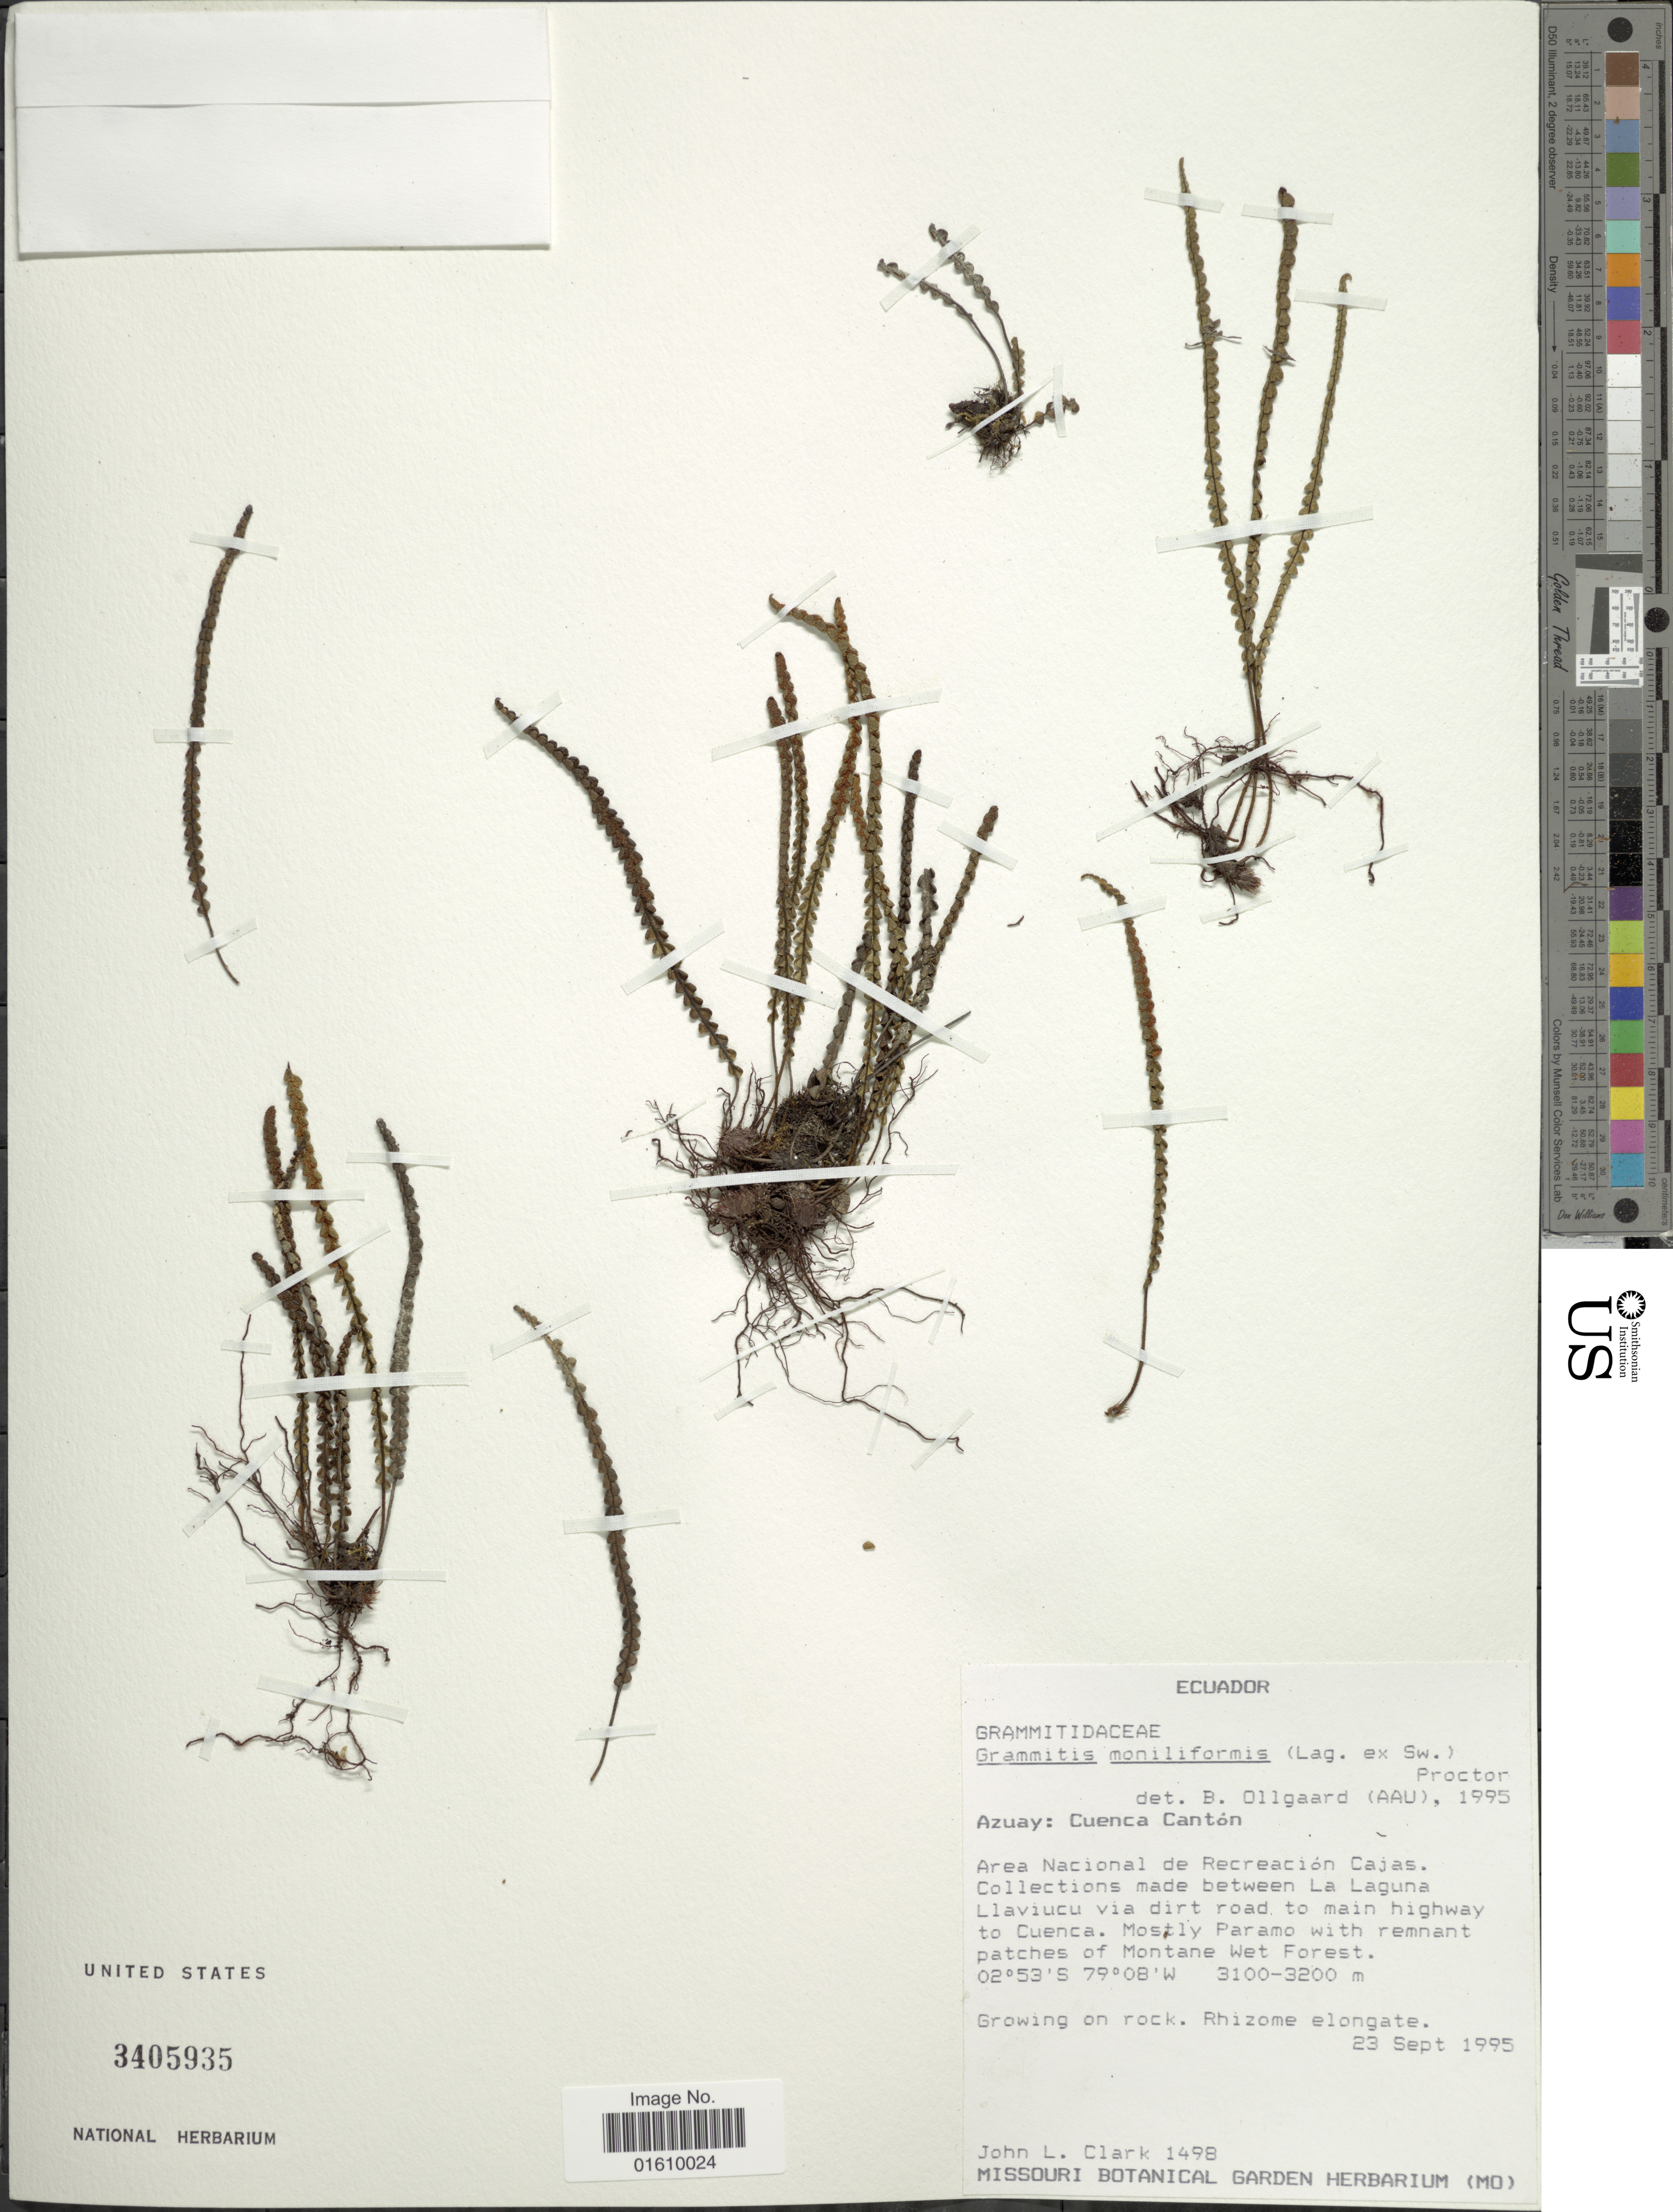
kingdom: Plantae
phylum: Tracheophyta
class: Polypodiopsida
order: Polypodiales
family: Polypodiaceae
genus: Melpomene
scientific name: Melpomene moniliformis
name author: (Lag. ex Sw.) A.R. Sm. & R.C. Moran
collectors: J. L. Clark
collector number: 1498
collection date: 1995-09-23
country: Ecuador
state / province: Azuay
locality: Cuenca Canton, Area Nacional de Recreacion Cajas, Collections made between La Laguna Llaviucu via durt road to main highway to Cuena.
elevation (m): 3100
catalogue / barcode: US 3405935